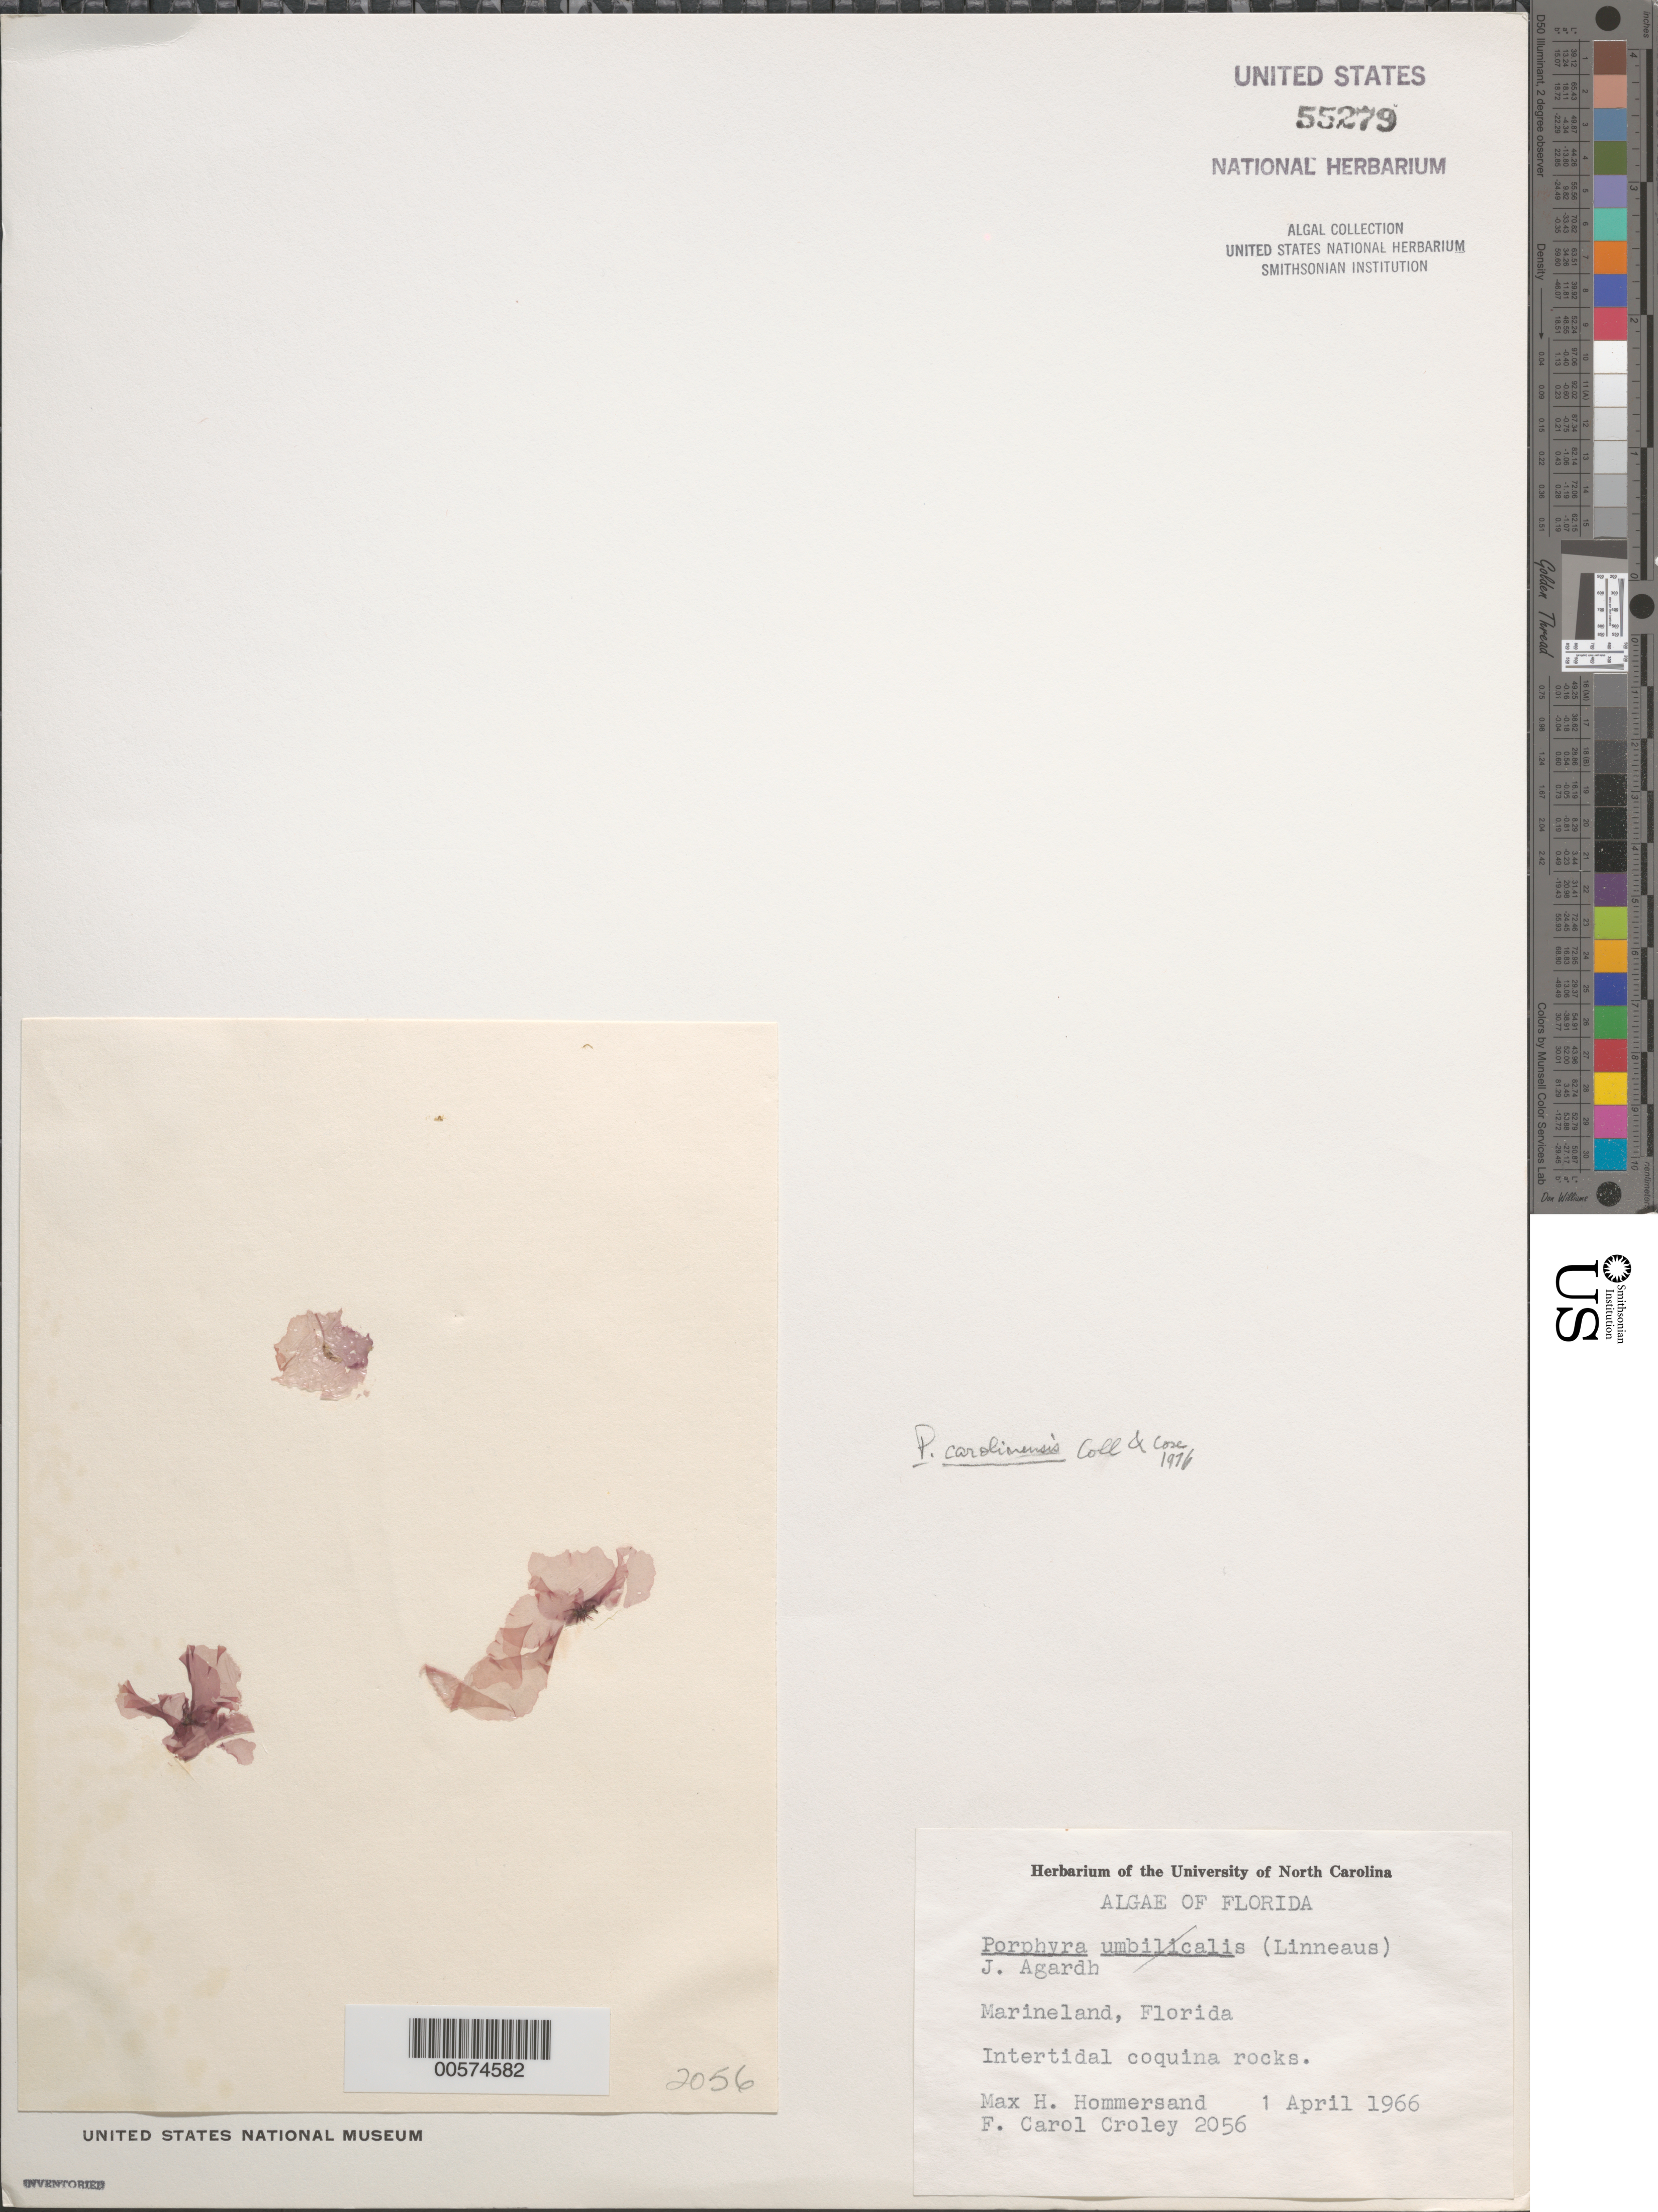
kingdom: Plantae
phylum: Rhodophyta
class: Bangiophyceae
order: Bangiales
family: Bangiaceae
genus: Phycocalidia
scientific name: Phycocalidia suborbiculata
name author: (Kjellm.) Santiañez & M.J. Wynne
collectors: M. H. Hommersand & F. C. Croley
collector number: FCC 2056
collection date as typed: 01 Apr 1966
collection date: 1966-04-01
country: United States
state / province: Florida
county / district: Saint Johns County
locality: Marineland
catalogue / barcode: US 55279